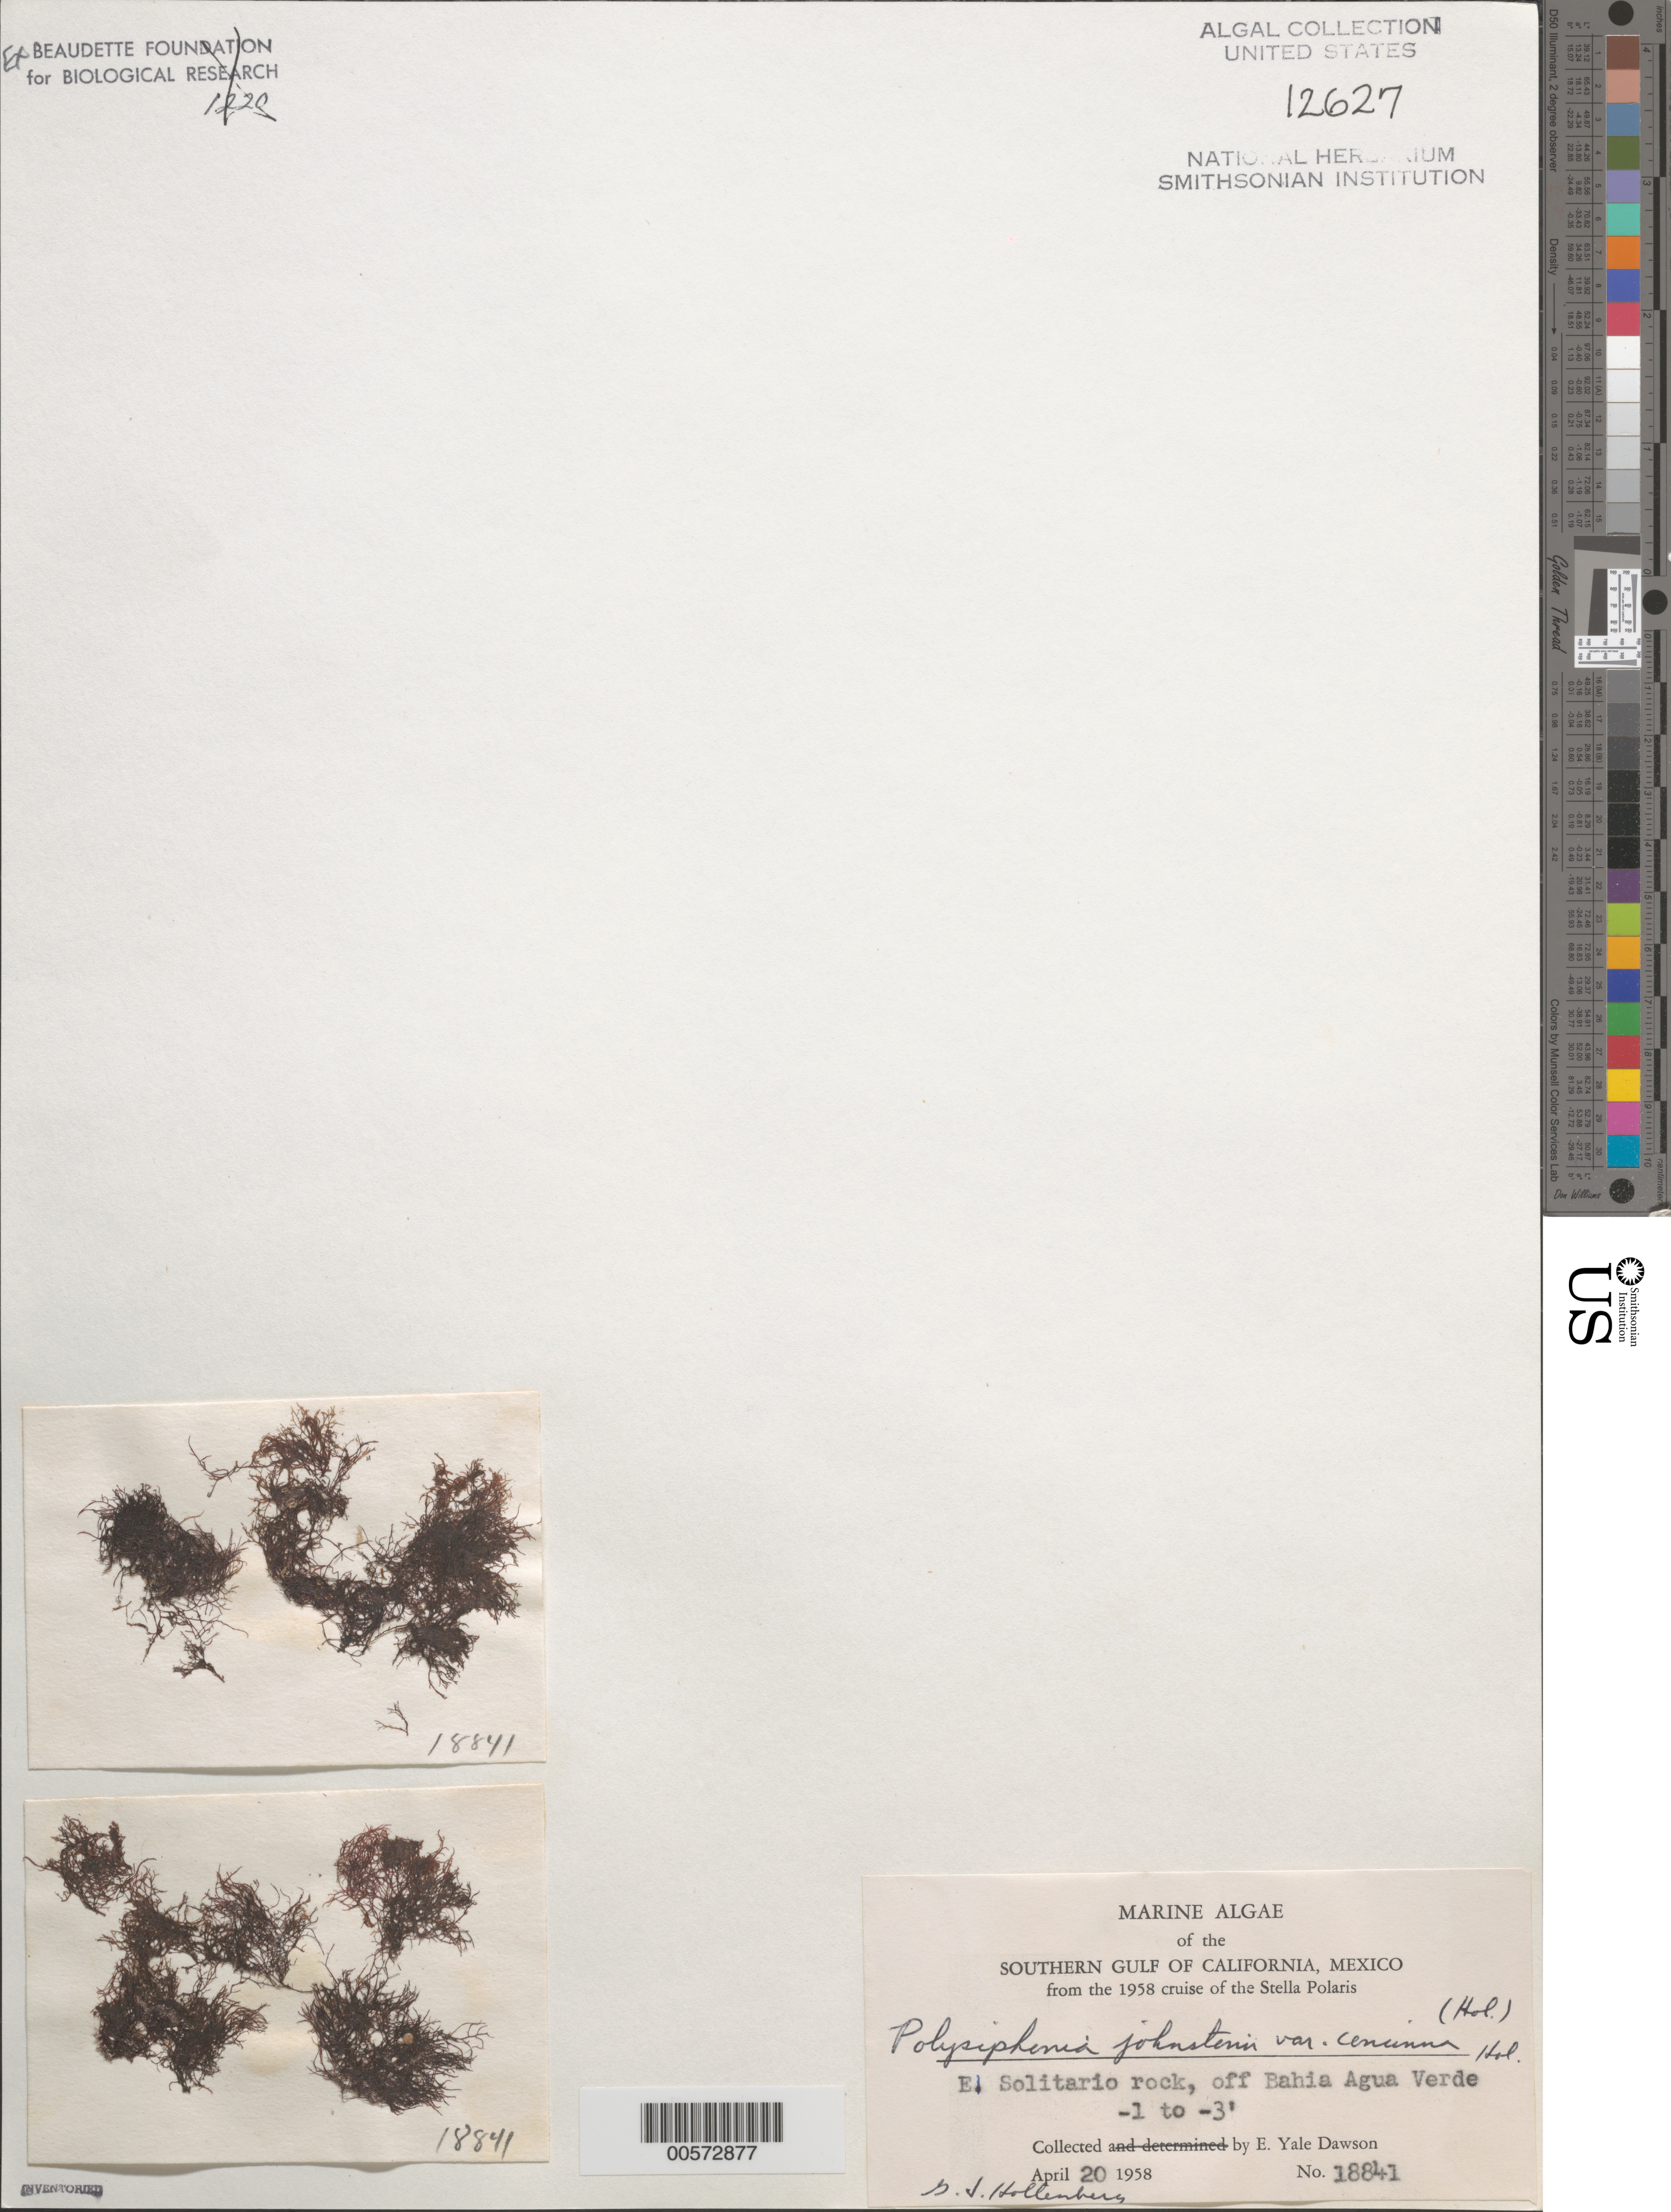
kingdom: Plantae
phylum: Rhodophyta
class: Florideophyceae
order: Ceramiales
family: Rhodomelaceae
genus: Melanothamnus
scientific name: Melanothamnus johnstonii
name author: (Setchell & N.L. Gardner) Diaz-Tapia & Maggs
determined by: Algae name updating Project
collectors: E. Y. Dawson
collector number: EYD 18841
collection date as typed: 20 Apr 1958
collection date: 1958-04-20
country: Mexico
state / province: Baja California Sur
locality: El Solitario, off Bahia Agua Verde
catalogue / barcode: US 12627